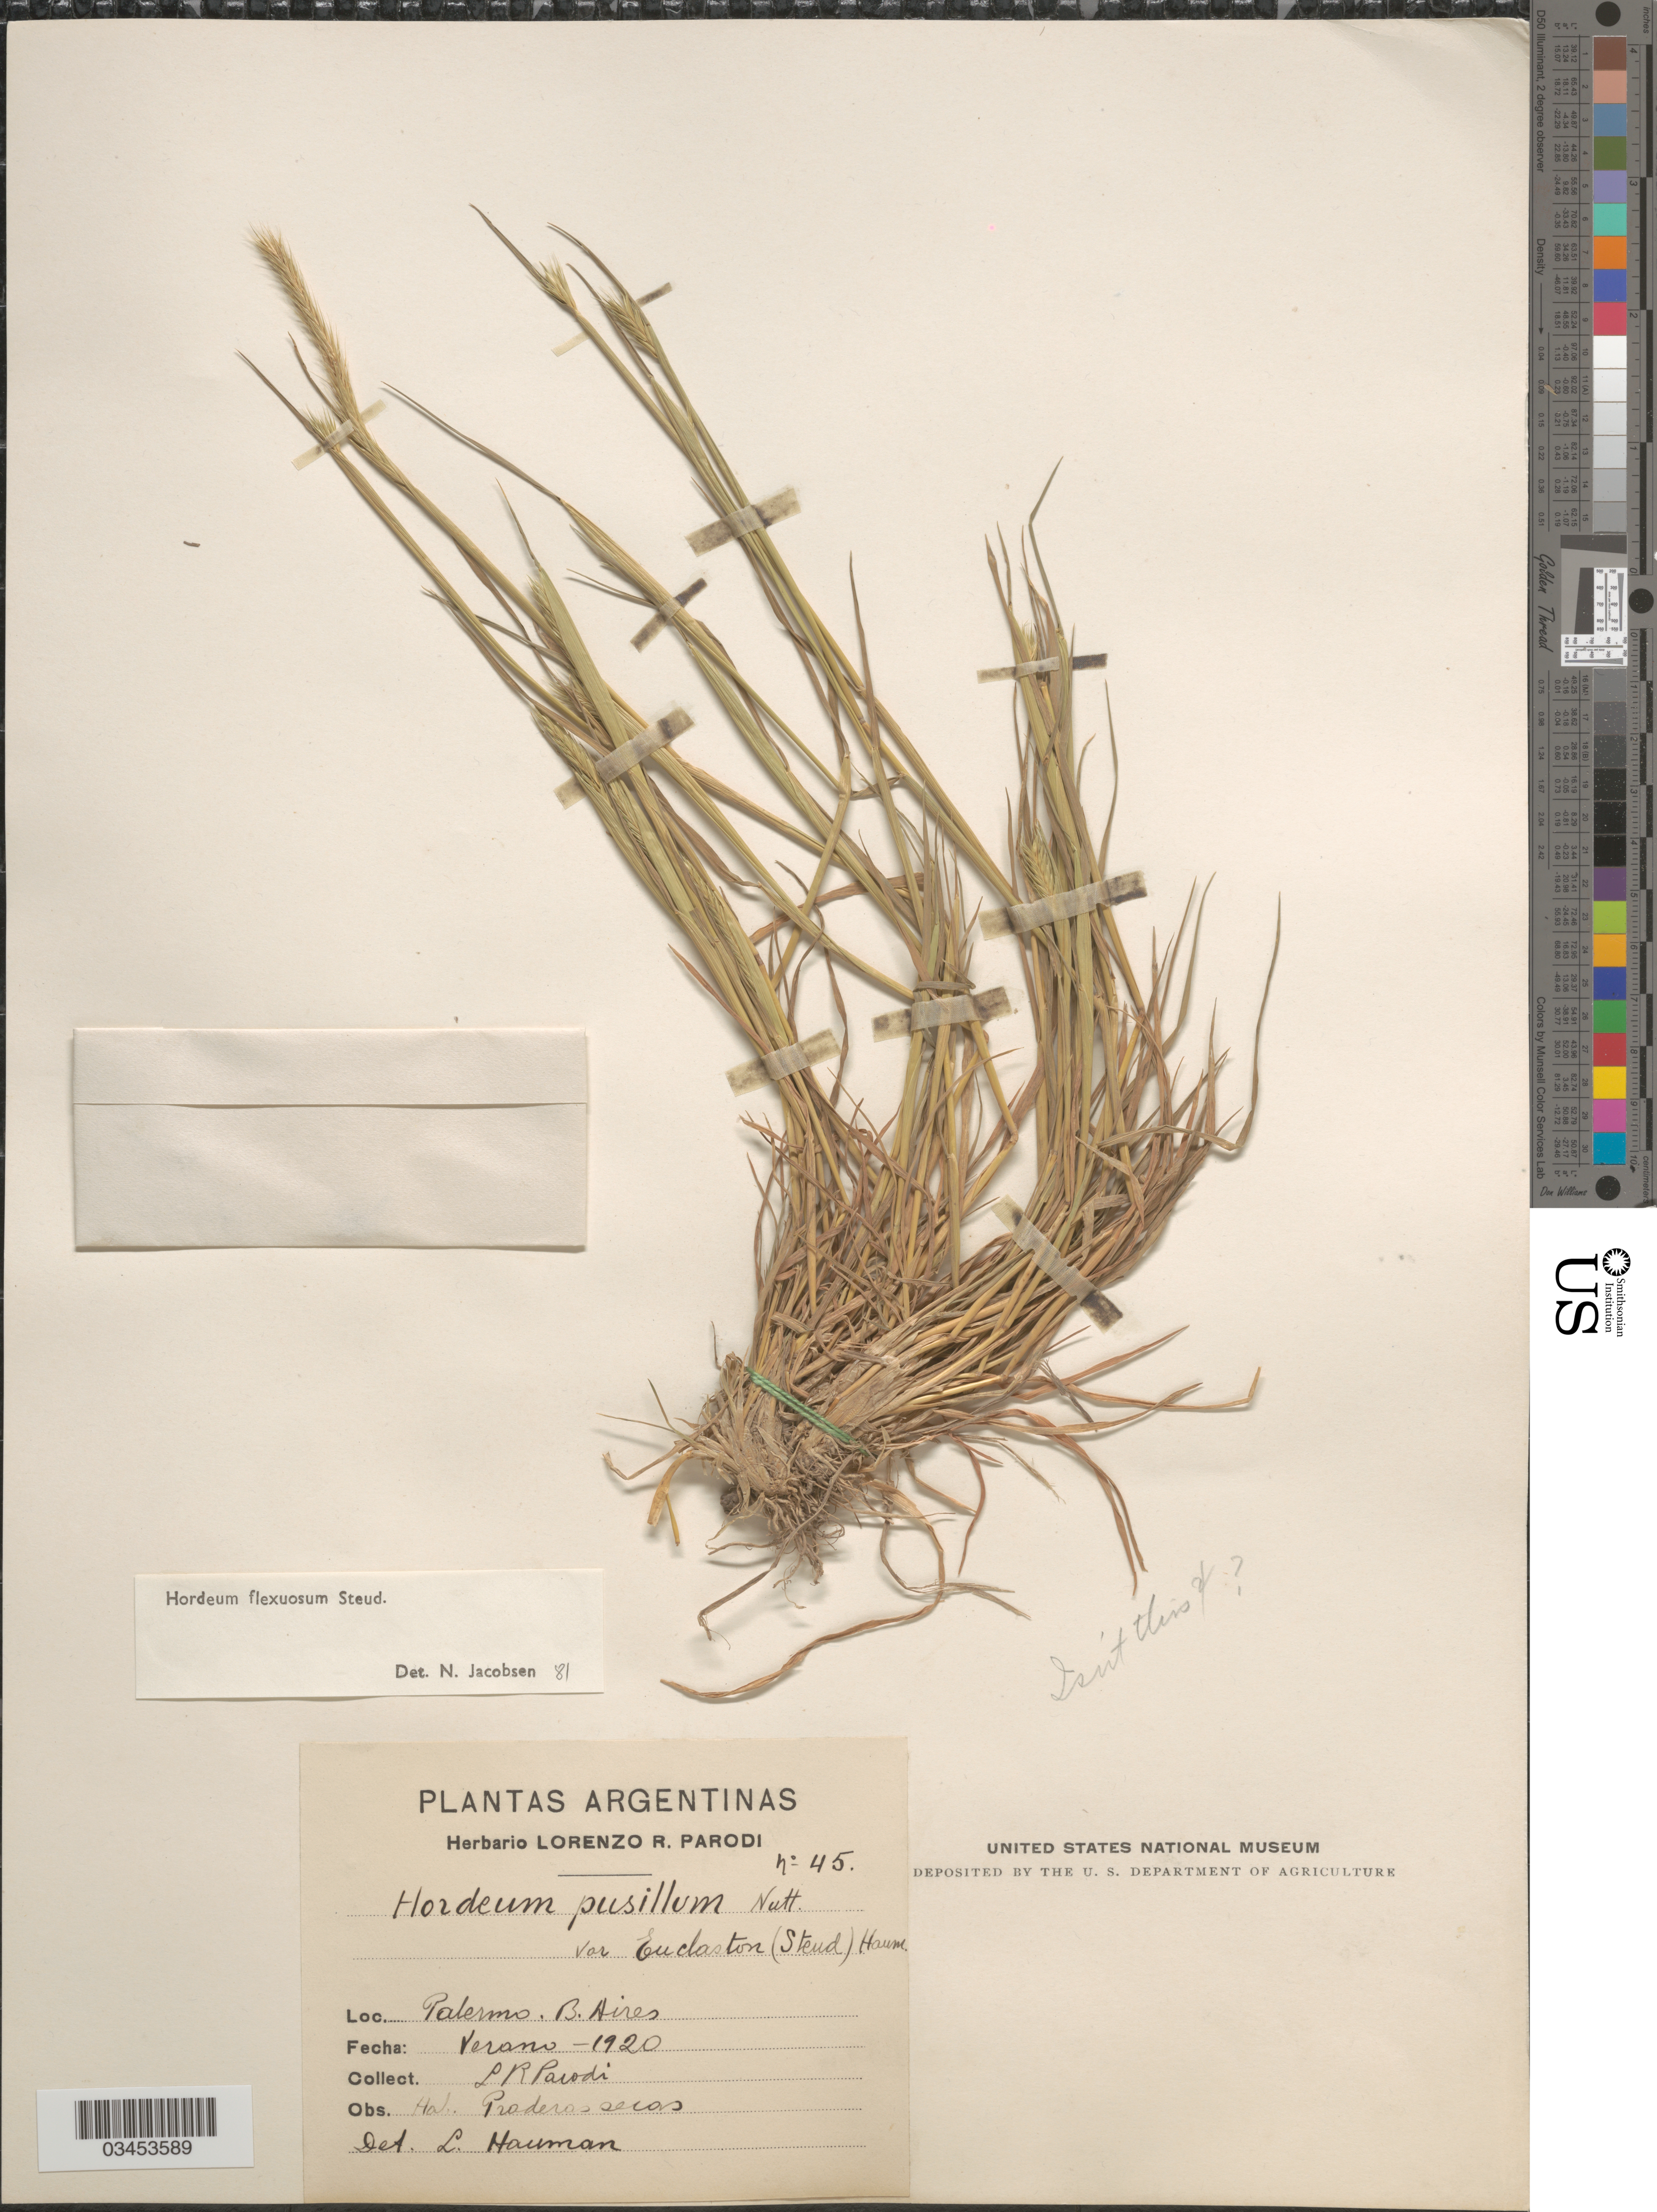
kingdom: Plantae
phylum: Tracheophyta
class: Liliopsida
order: Poales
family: Poaceae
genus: Hordeum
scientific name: Hordeum flexuosum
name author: Nees ex Steud.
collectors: L. R. Parodi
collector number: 45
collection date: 1920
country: Argentina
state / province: Buenos Aires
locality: Palermo.